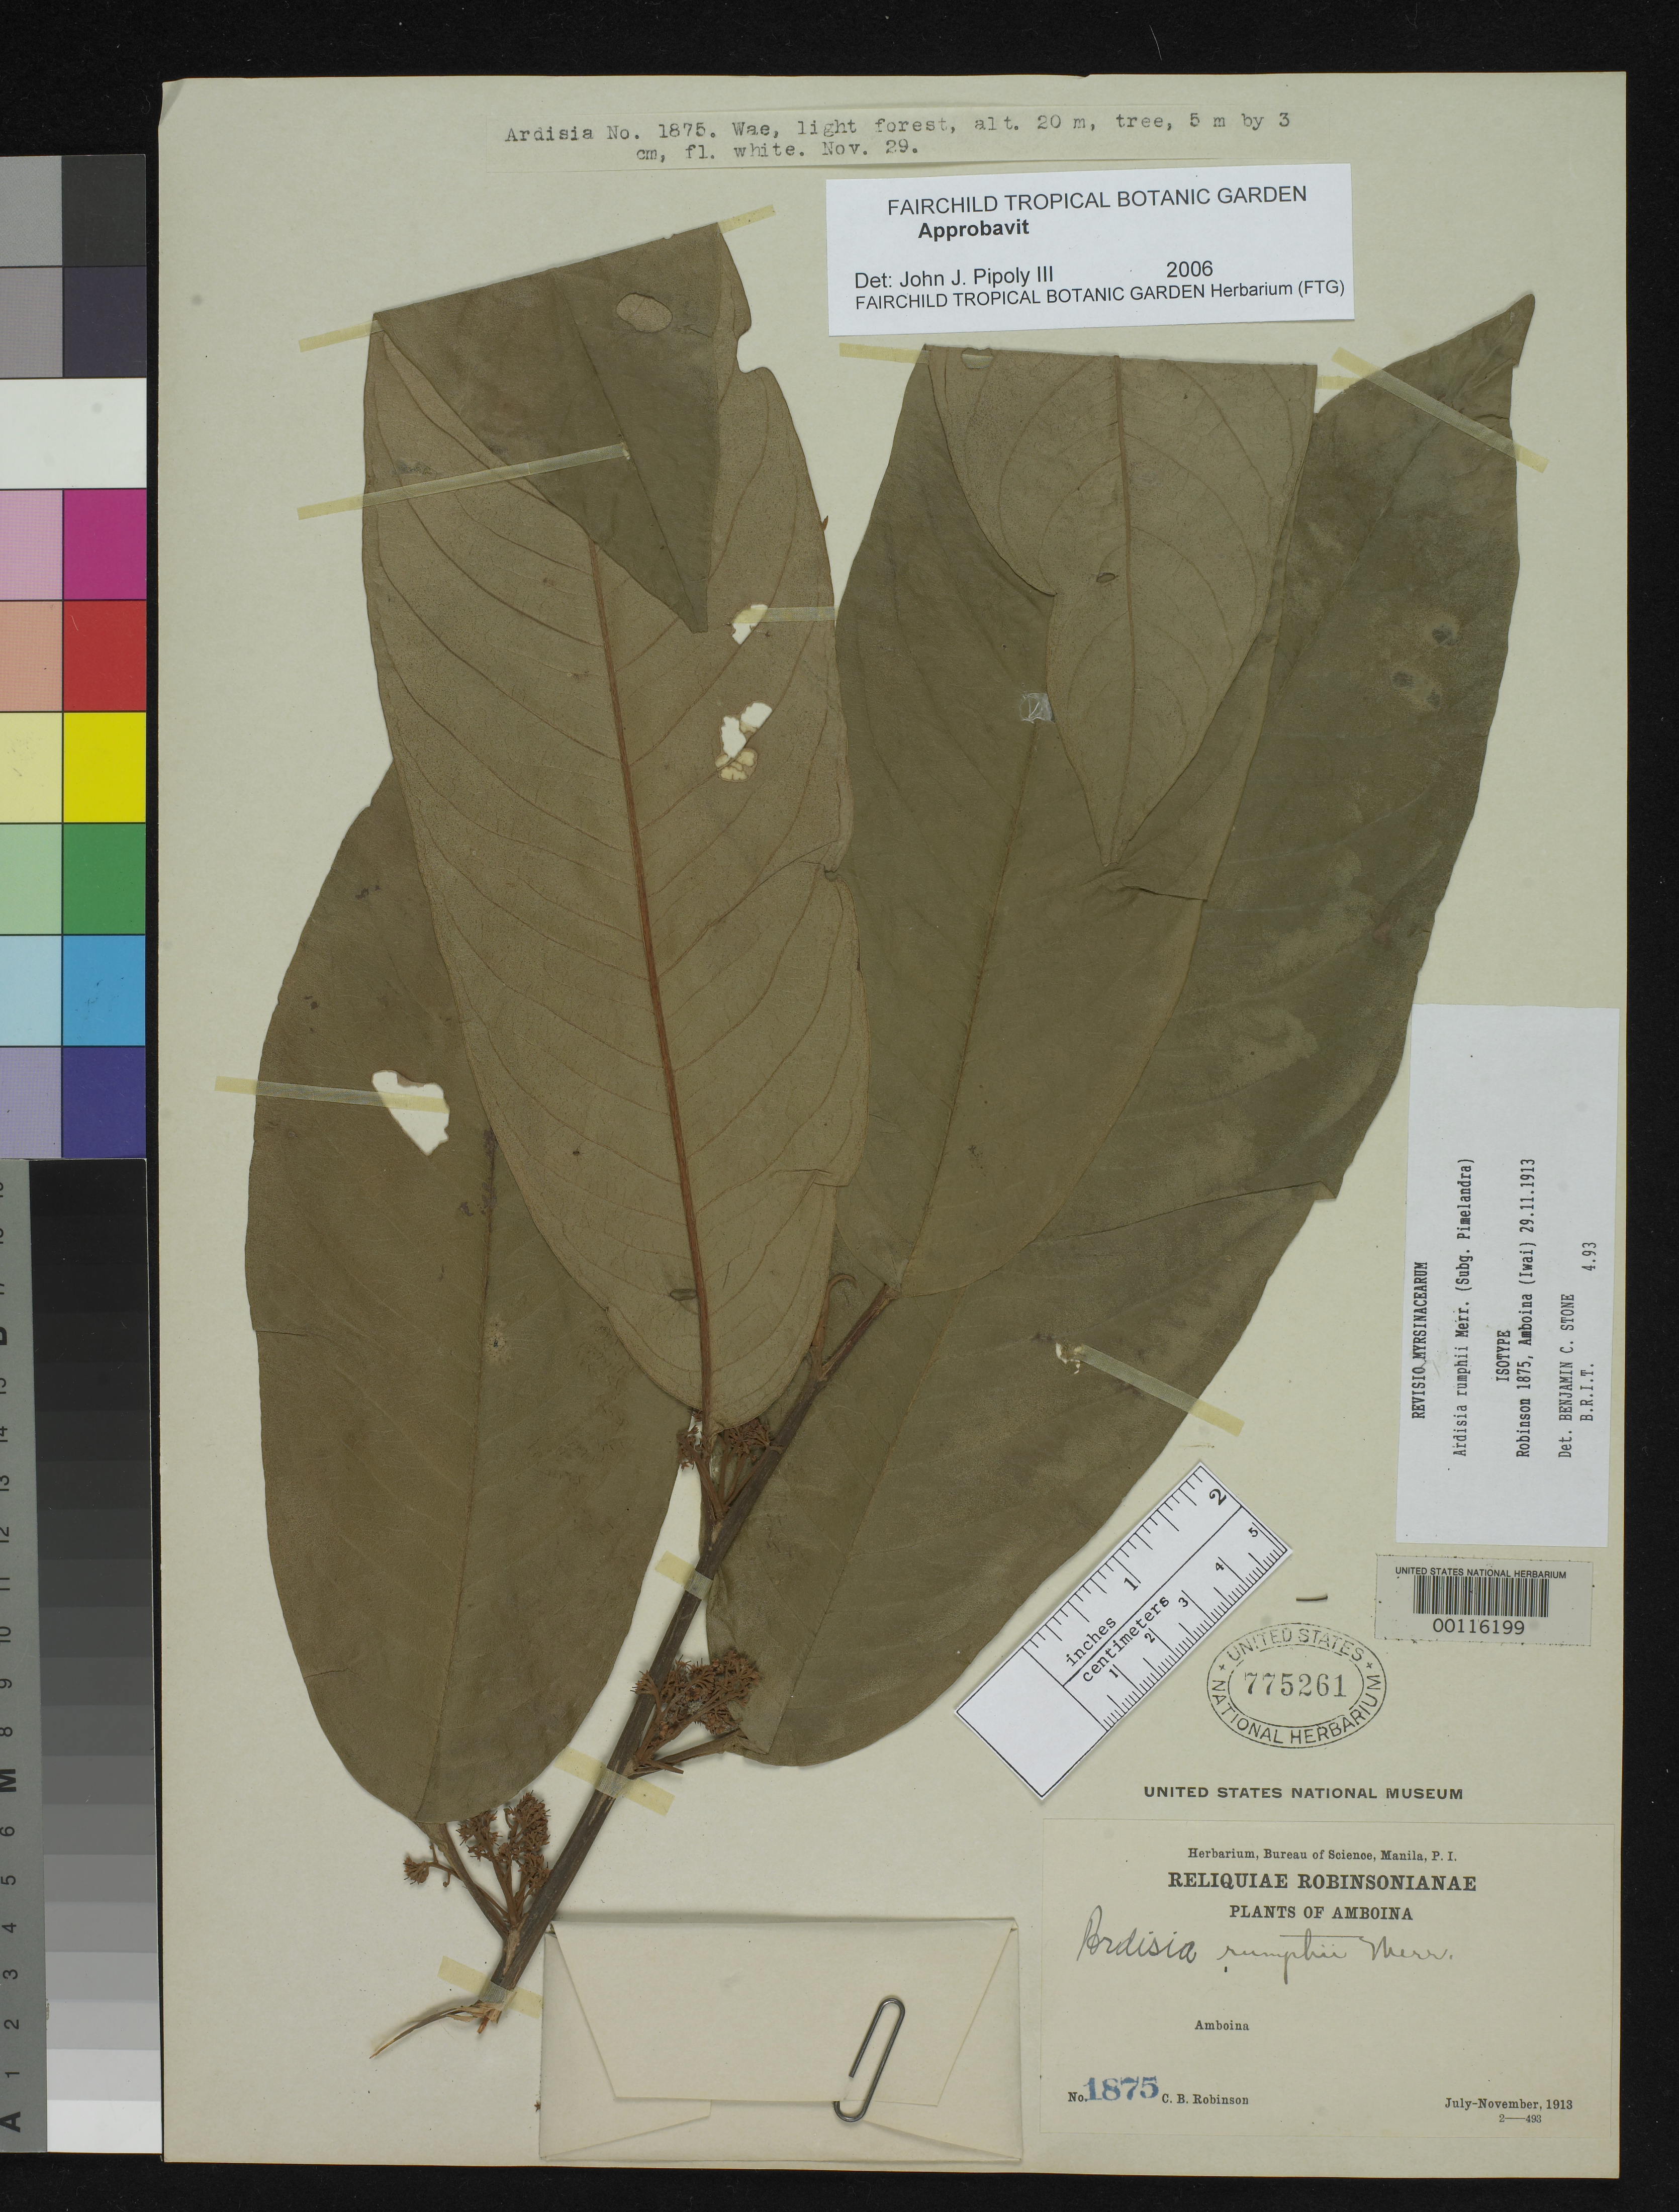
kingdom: Plantae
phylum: Tracheophyta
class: Magnoliopsida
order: Ericales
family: Primulaceae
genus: Ardisia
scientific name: Ardisia rumphii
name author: Merr.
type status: Isotype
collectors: C. Robinson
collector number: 1875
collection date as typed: Jul 1913 to -- Nov 1913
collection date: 1913-07/1913-11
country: Indonesia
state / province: Maluku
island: Amboina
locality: Wae.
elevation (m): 20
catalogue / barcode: US 775261